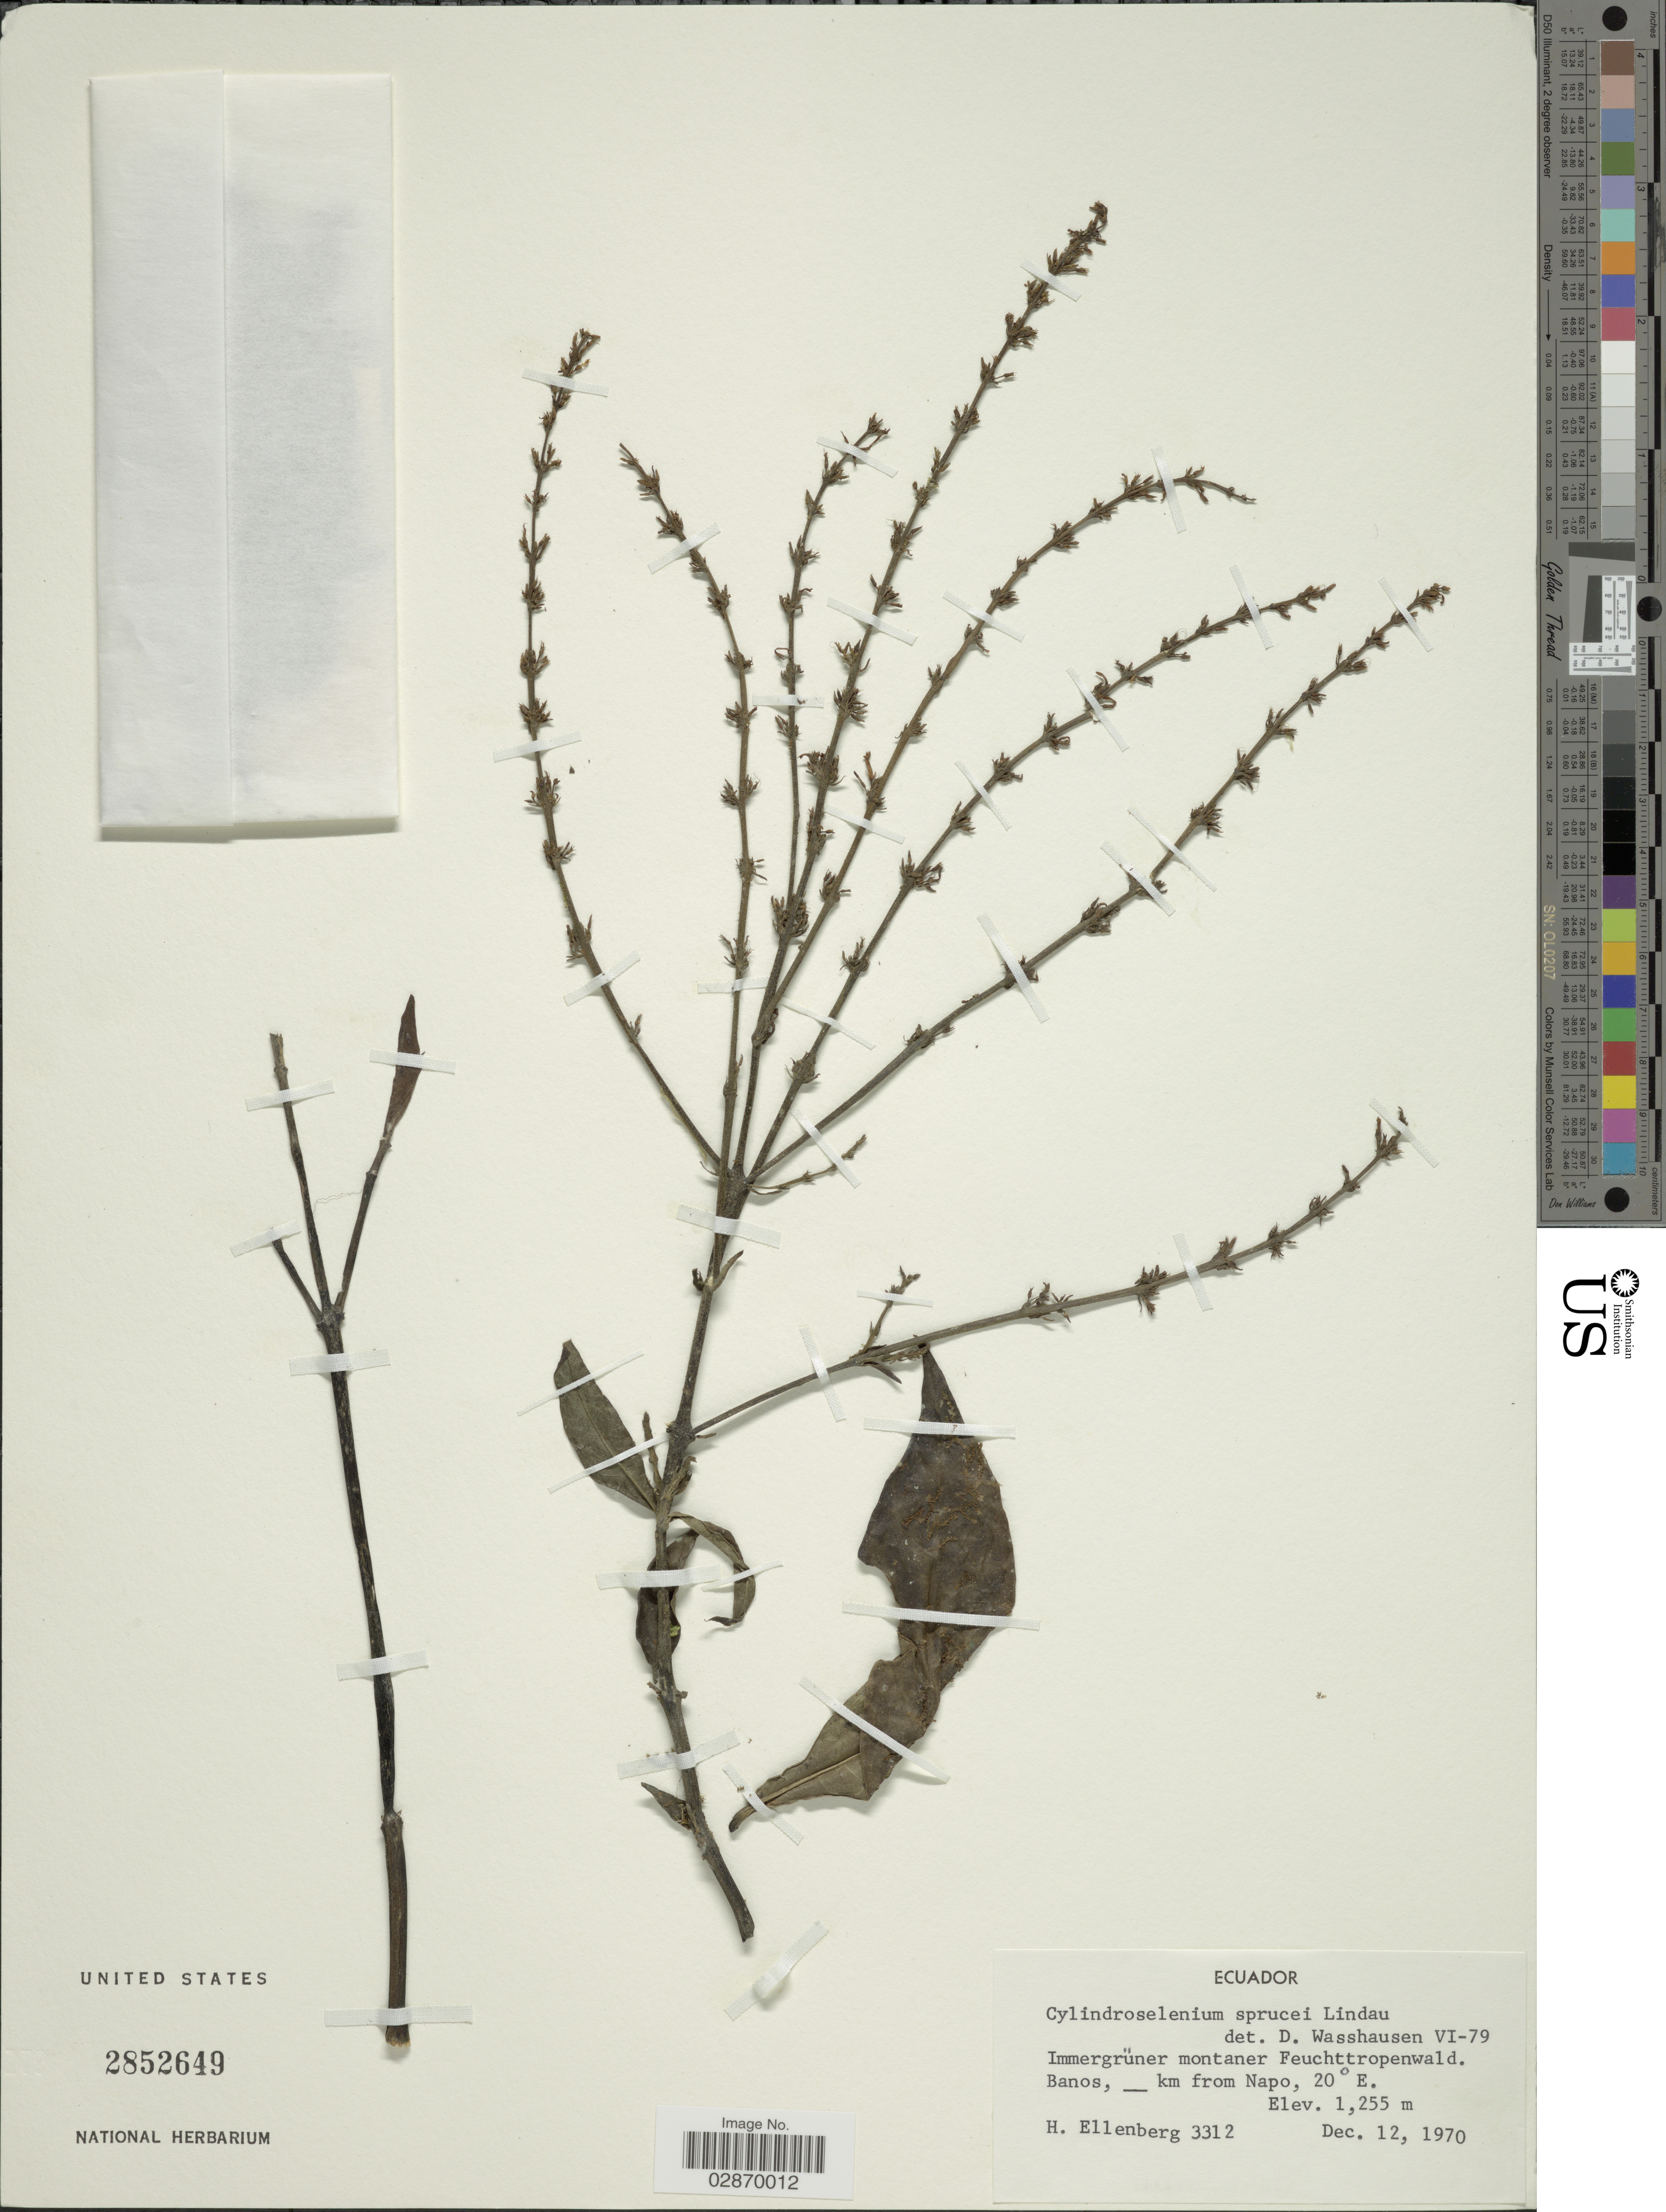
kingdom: Plantae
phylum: Tracheophyta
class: Magnoliopsida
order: Lamiales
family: Acanthaceae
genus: Pseuderanthemum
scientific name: Pseuderanthemum hookerianum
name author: (Nees) V.M. Baum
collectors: H. Ellenberg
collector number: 3312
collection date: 1970-12-12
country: Ecuador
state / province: Napo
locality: Immergrüner montaner Feuchttropenwald, Banos, km from Napo.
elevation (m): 1255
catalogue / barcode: US 2852649